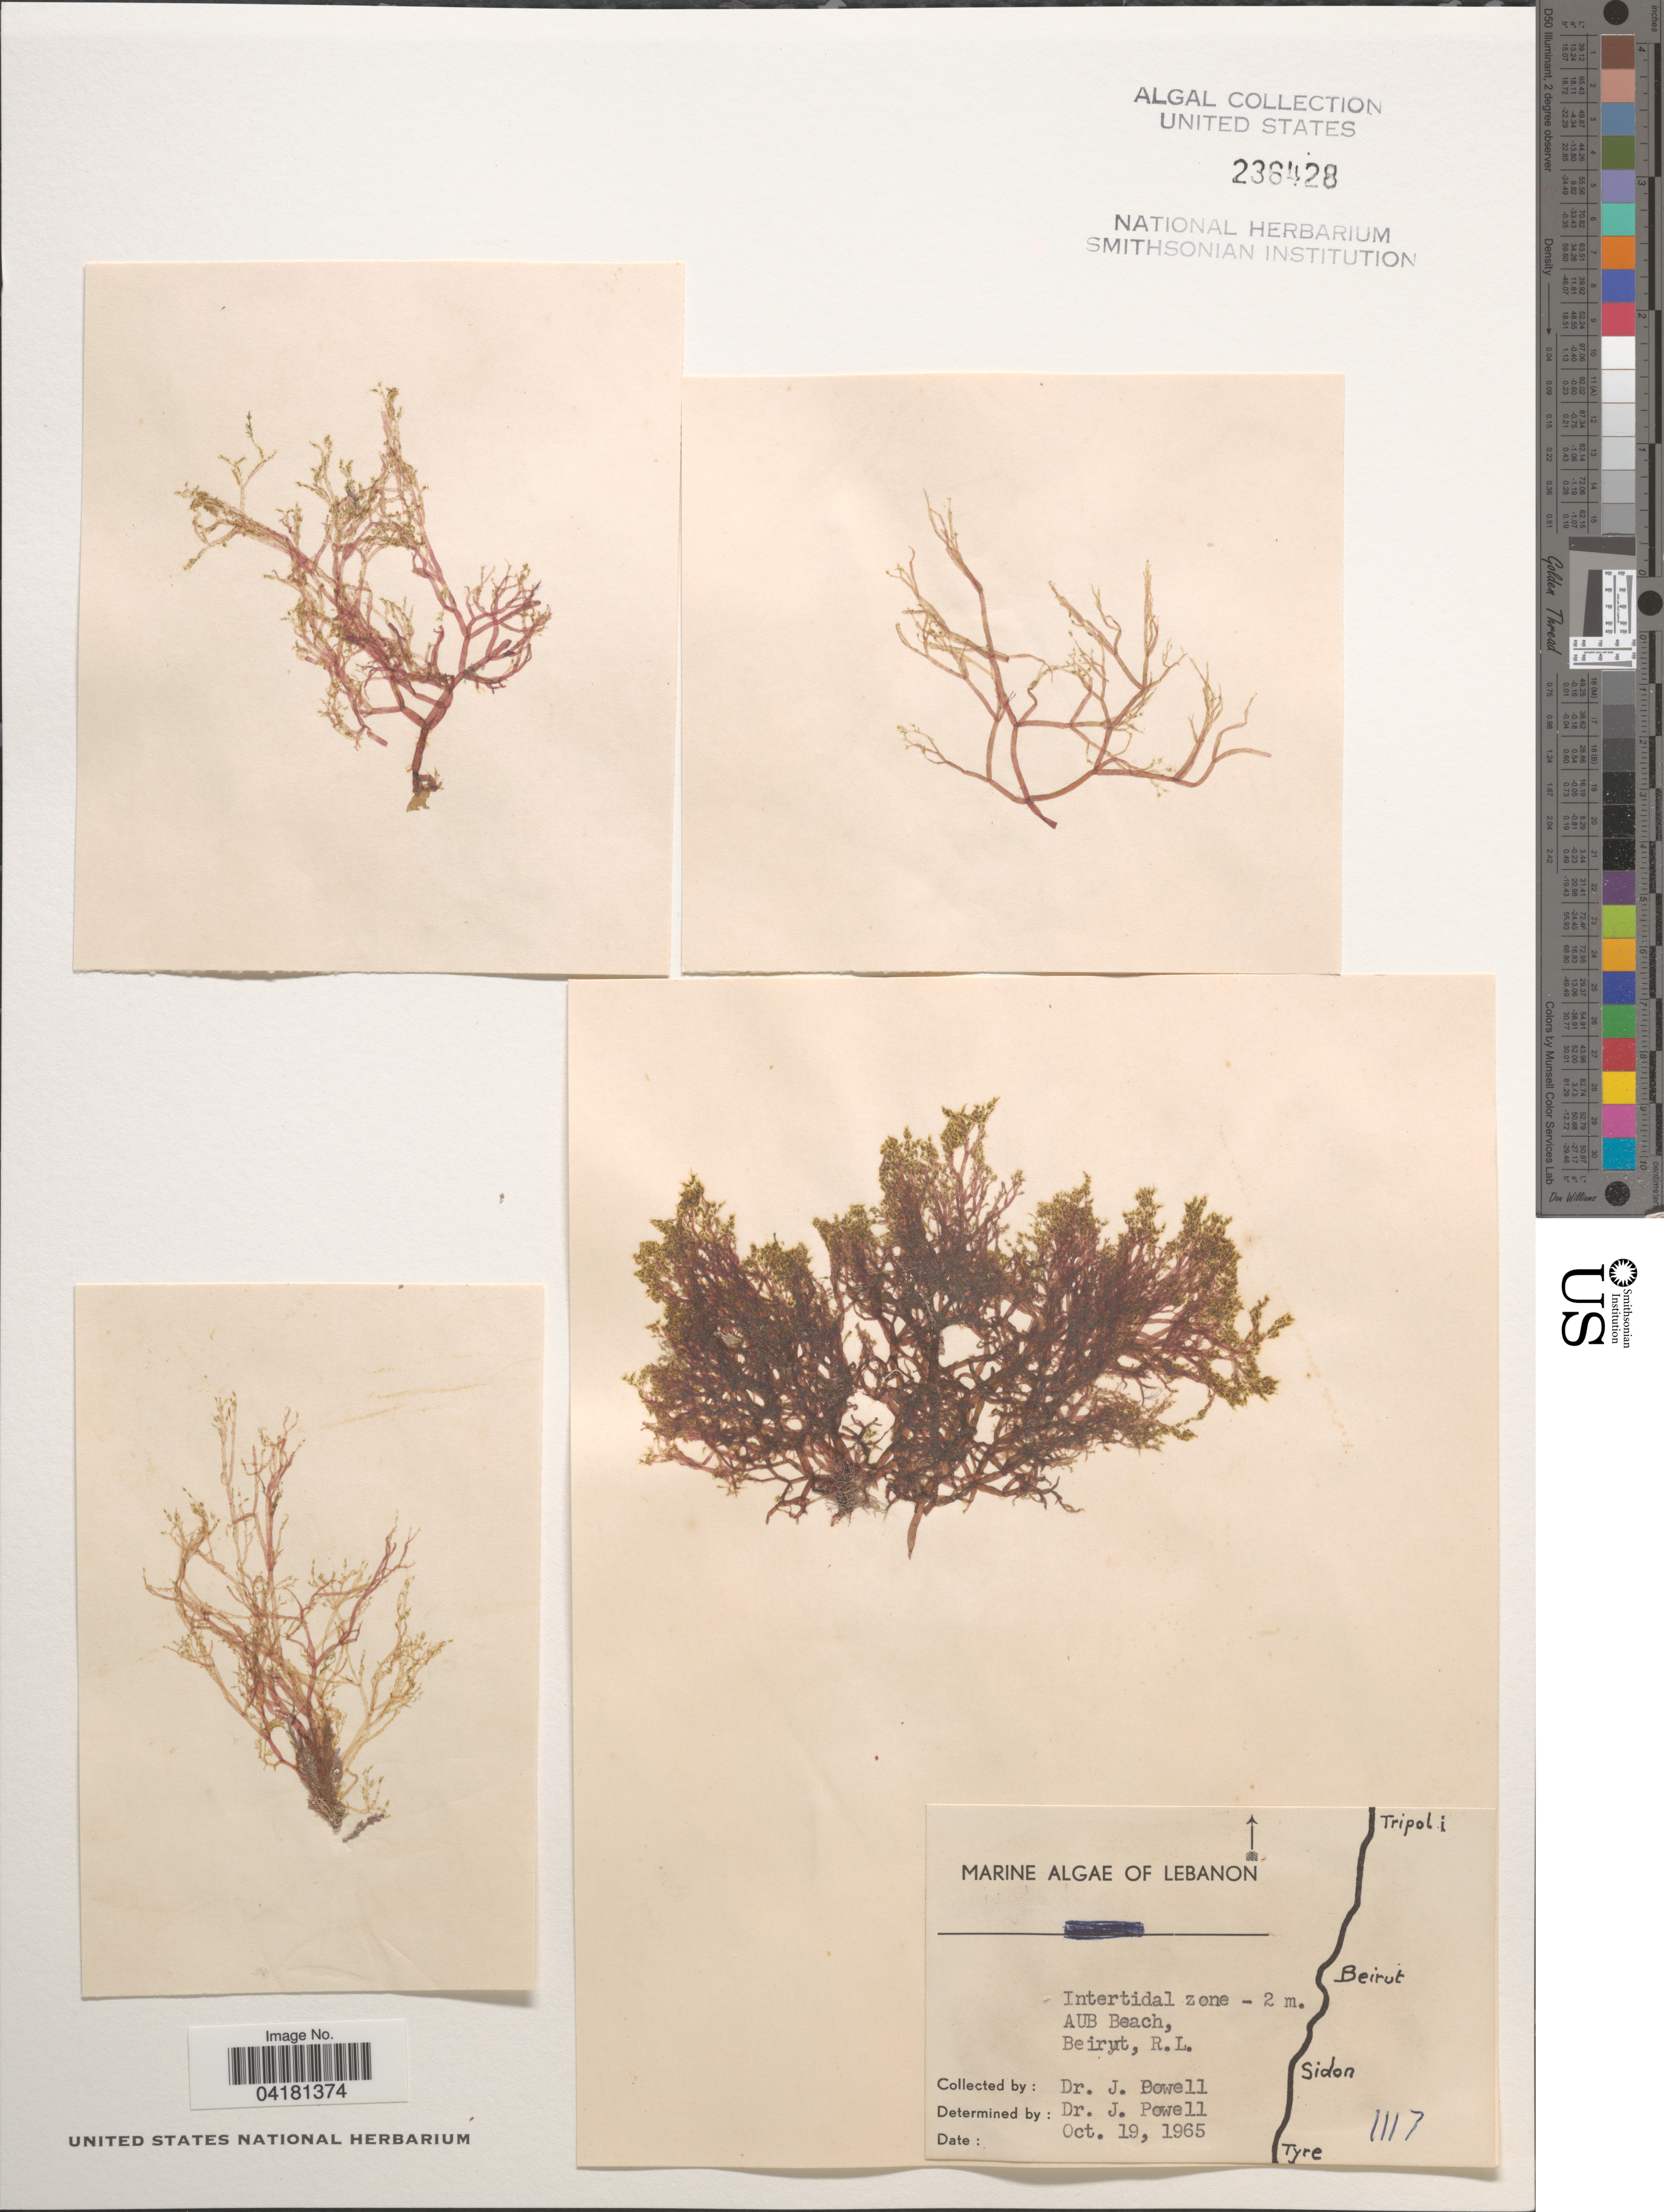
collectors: J. Powell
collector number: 1117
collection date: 1965-10-19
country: Lebanon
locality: Intertidal zone - 2 m. AUB Beach, Beirut, R.L.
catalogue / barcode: US 236428